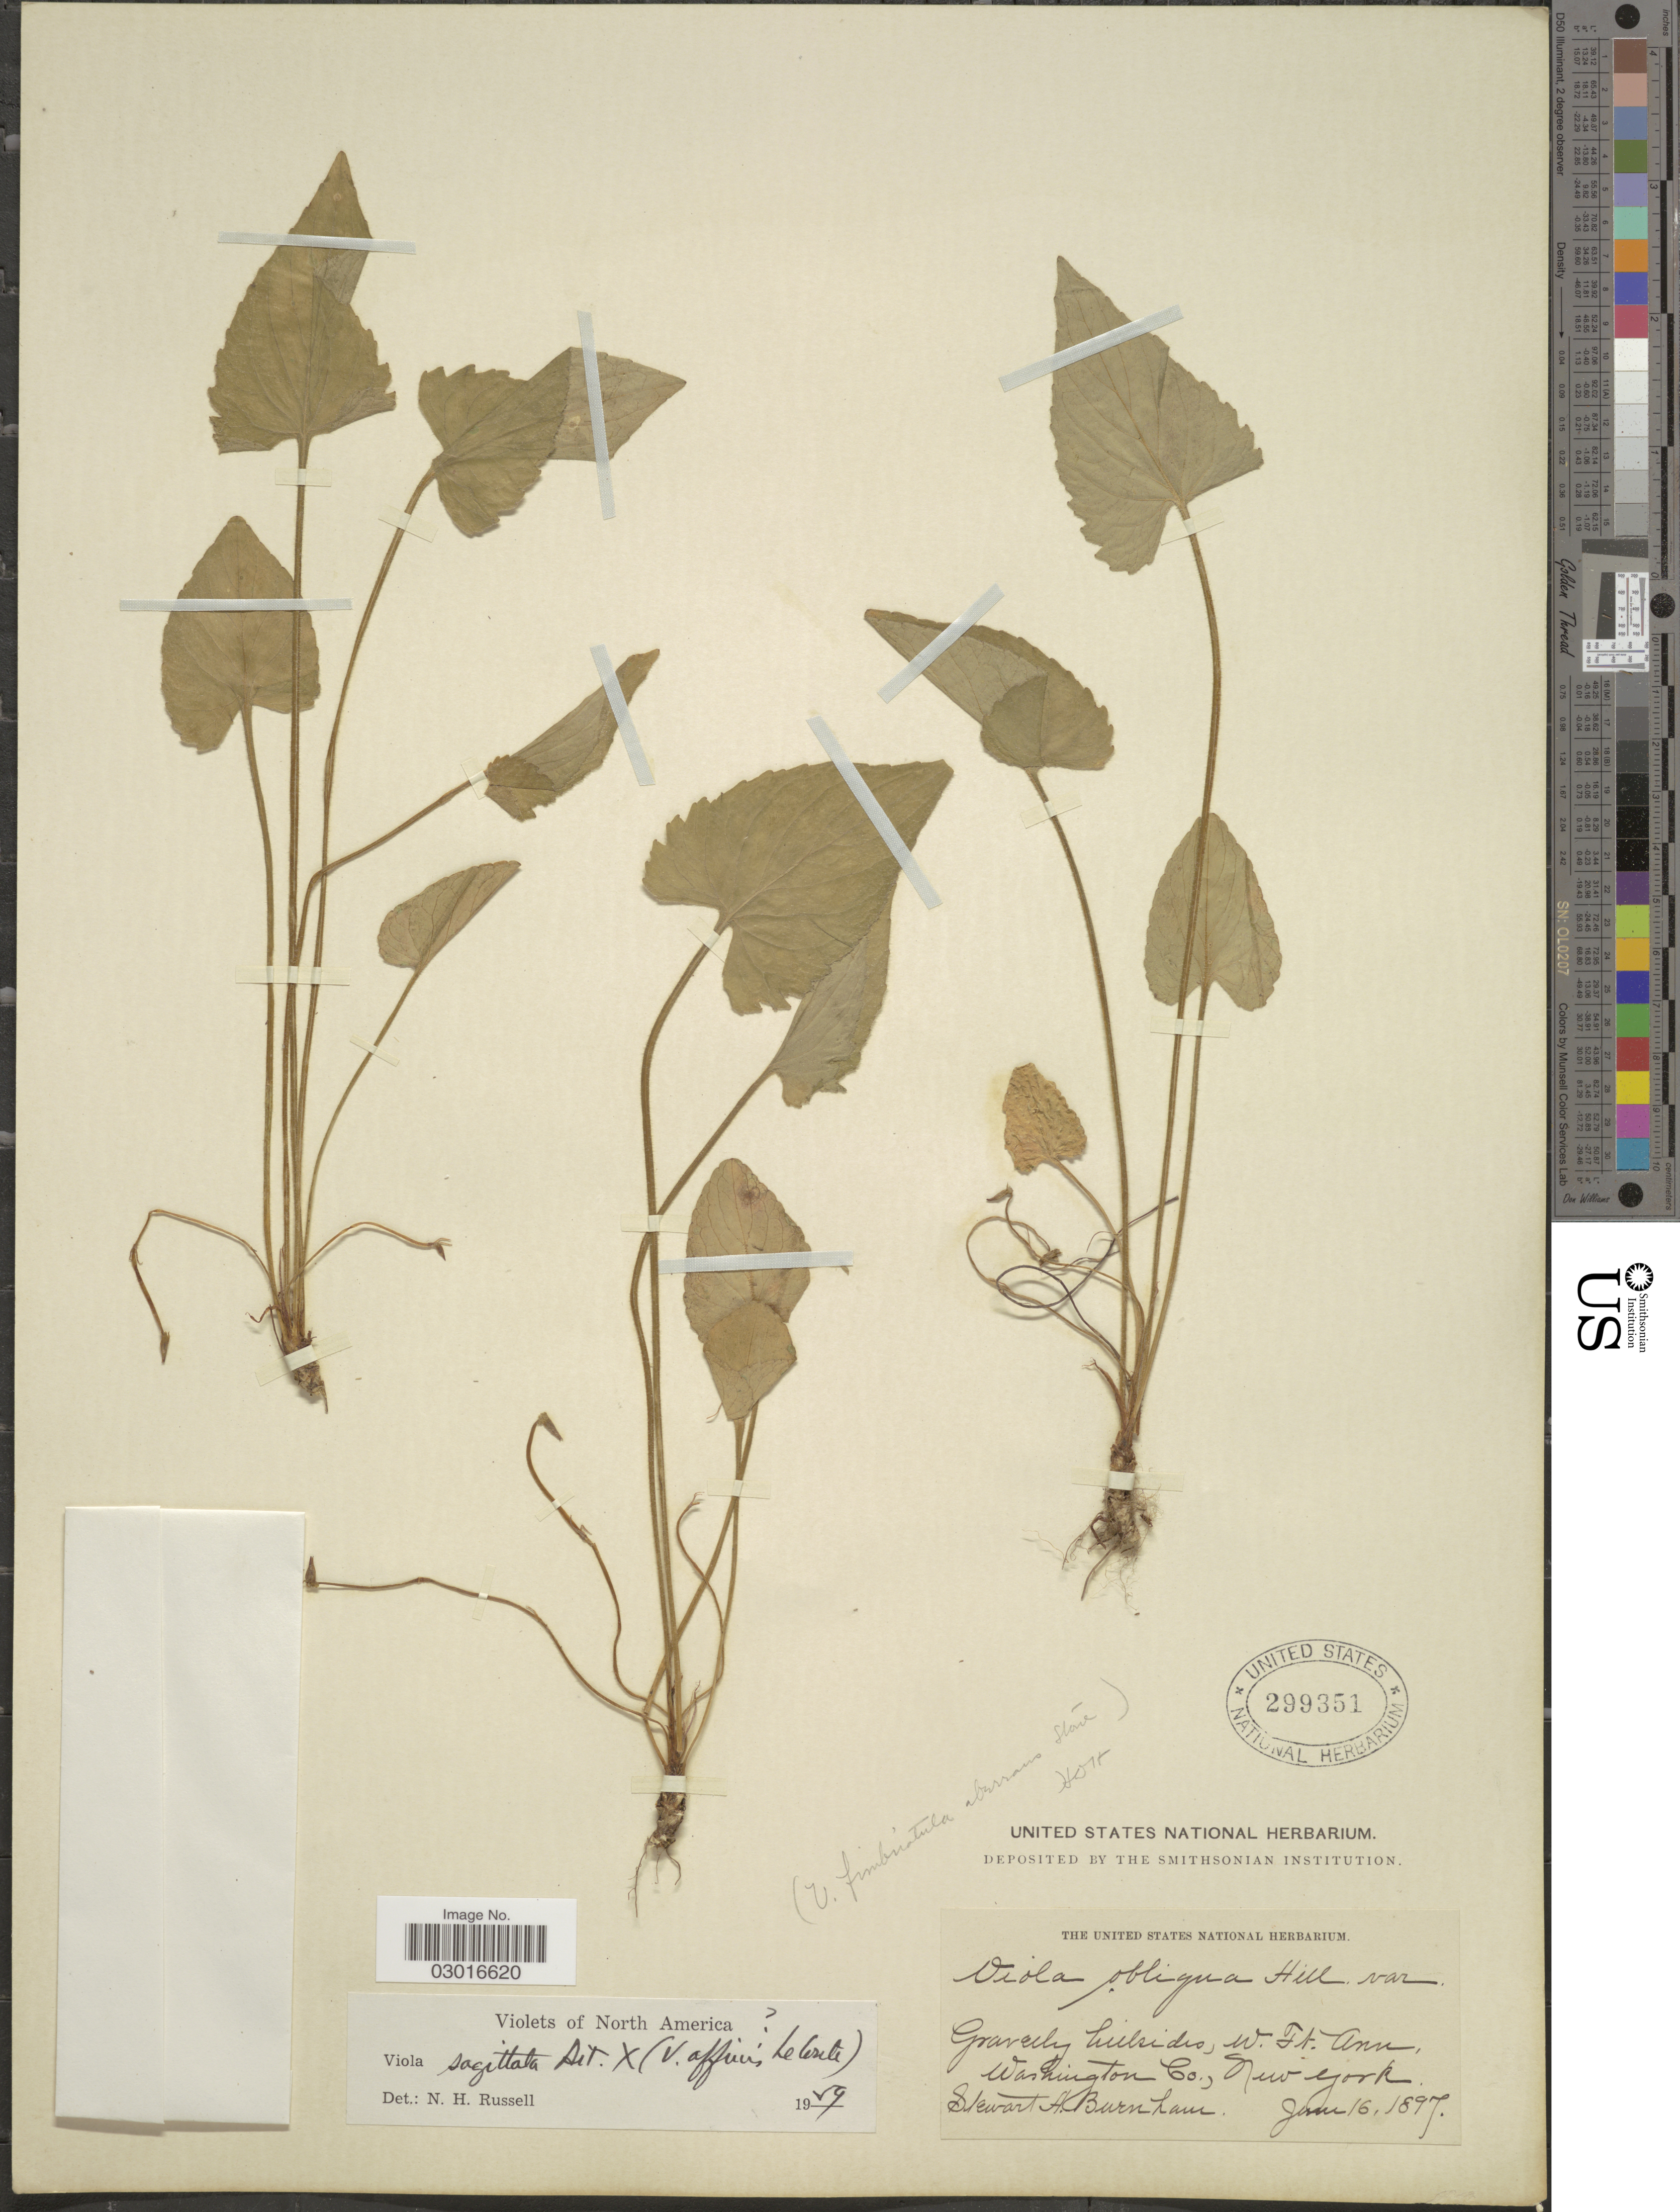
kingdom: Plantae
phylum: Tracheophyta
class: Magnoliopsida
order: Malpighiales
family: Violaceae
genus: Viola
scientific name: Viola sagittata x V. affinis LeConte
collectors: S. Burnham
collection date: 1897-06-16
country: United States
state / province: New York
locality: Gravelly hillsides, W. Ft. Ann Washington Co.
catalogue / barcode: US 299351